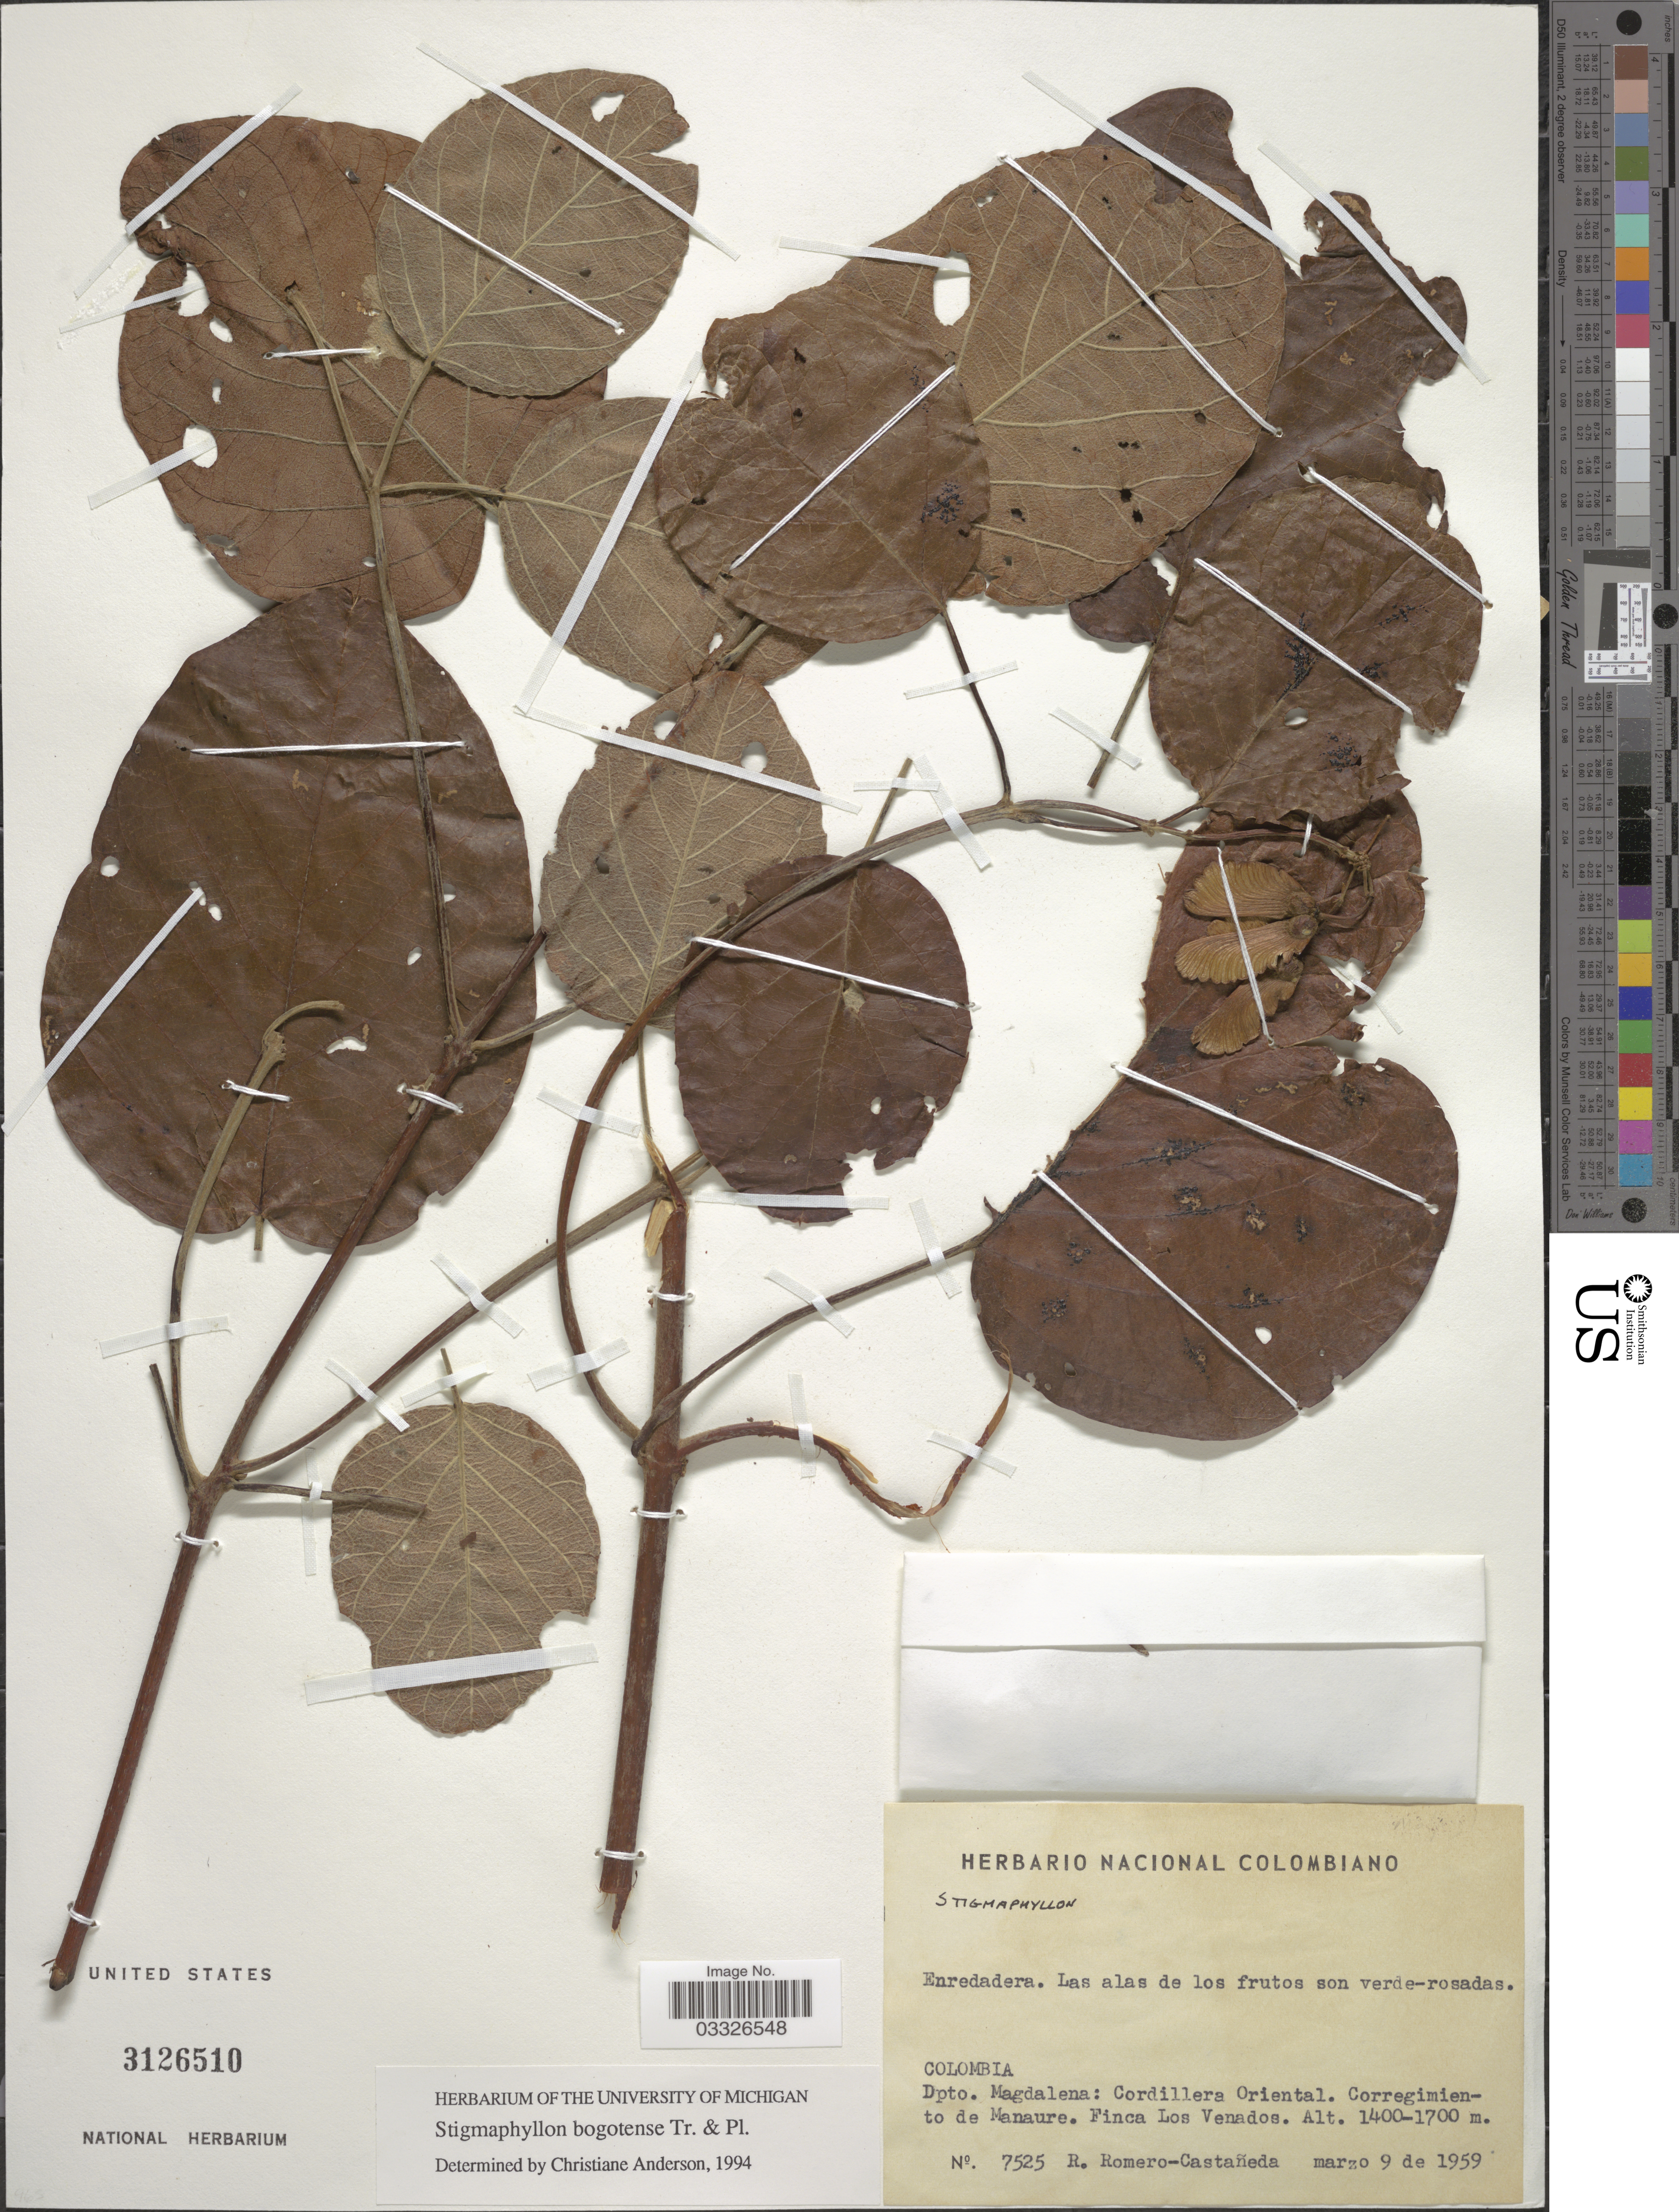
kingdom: Plantae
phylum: Tracheophyta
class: Magnoliopsida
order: Malpighiales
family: Malpighiaceae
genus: Stigmaphyllon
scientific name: Stigmaphyllon bogotense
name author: Triana & Planch.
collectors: R. Romero Castañeda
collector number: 7525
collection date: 1959-02-09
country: Colombia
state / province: Magdalena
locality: Dpto. Magdalena: Cordillera Oriental. Corregimiento de Manaure. Finca Los Venados.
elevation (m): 1400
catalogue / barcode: US 3126510